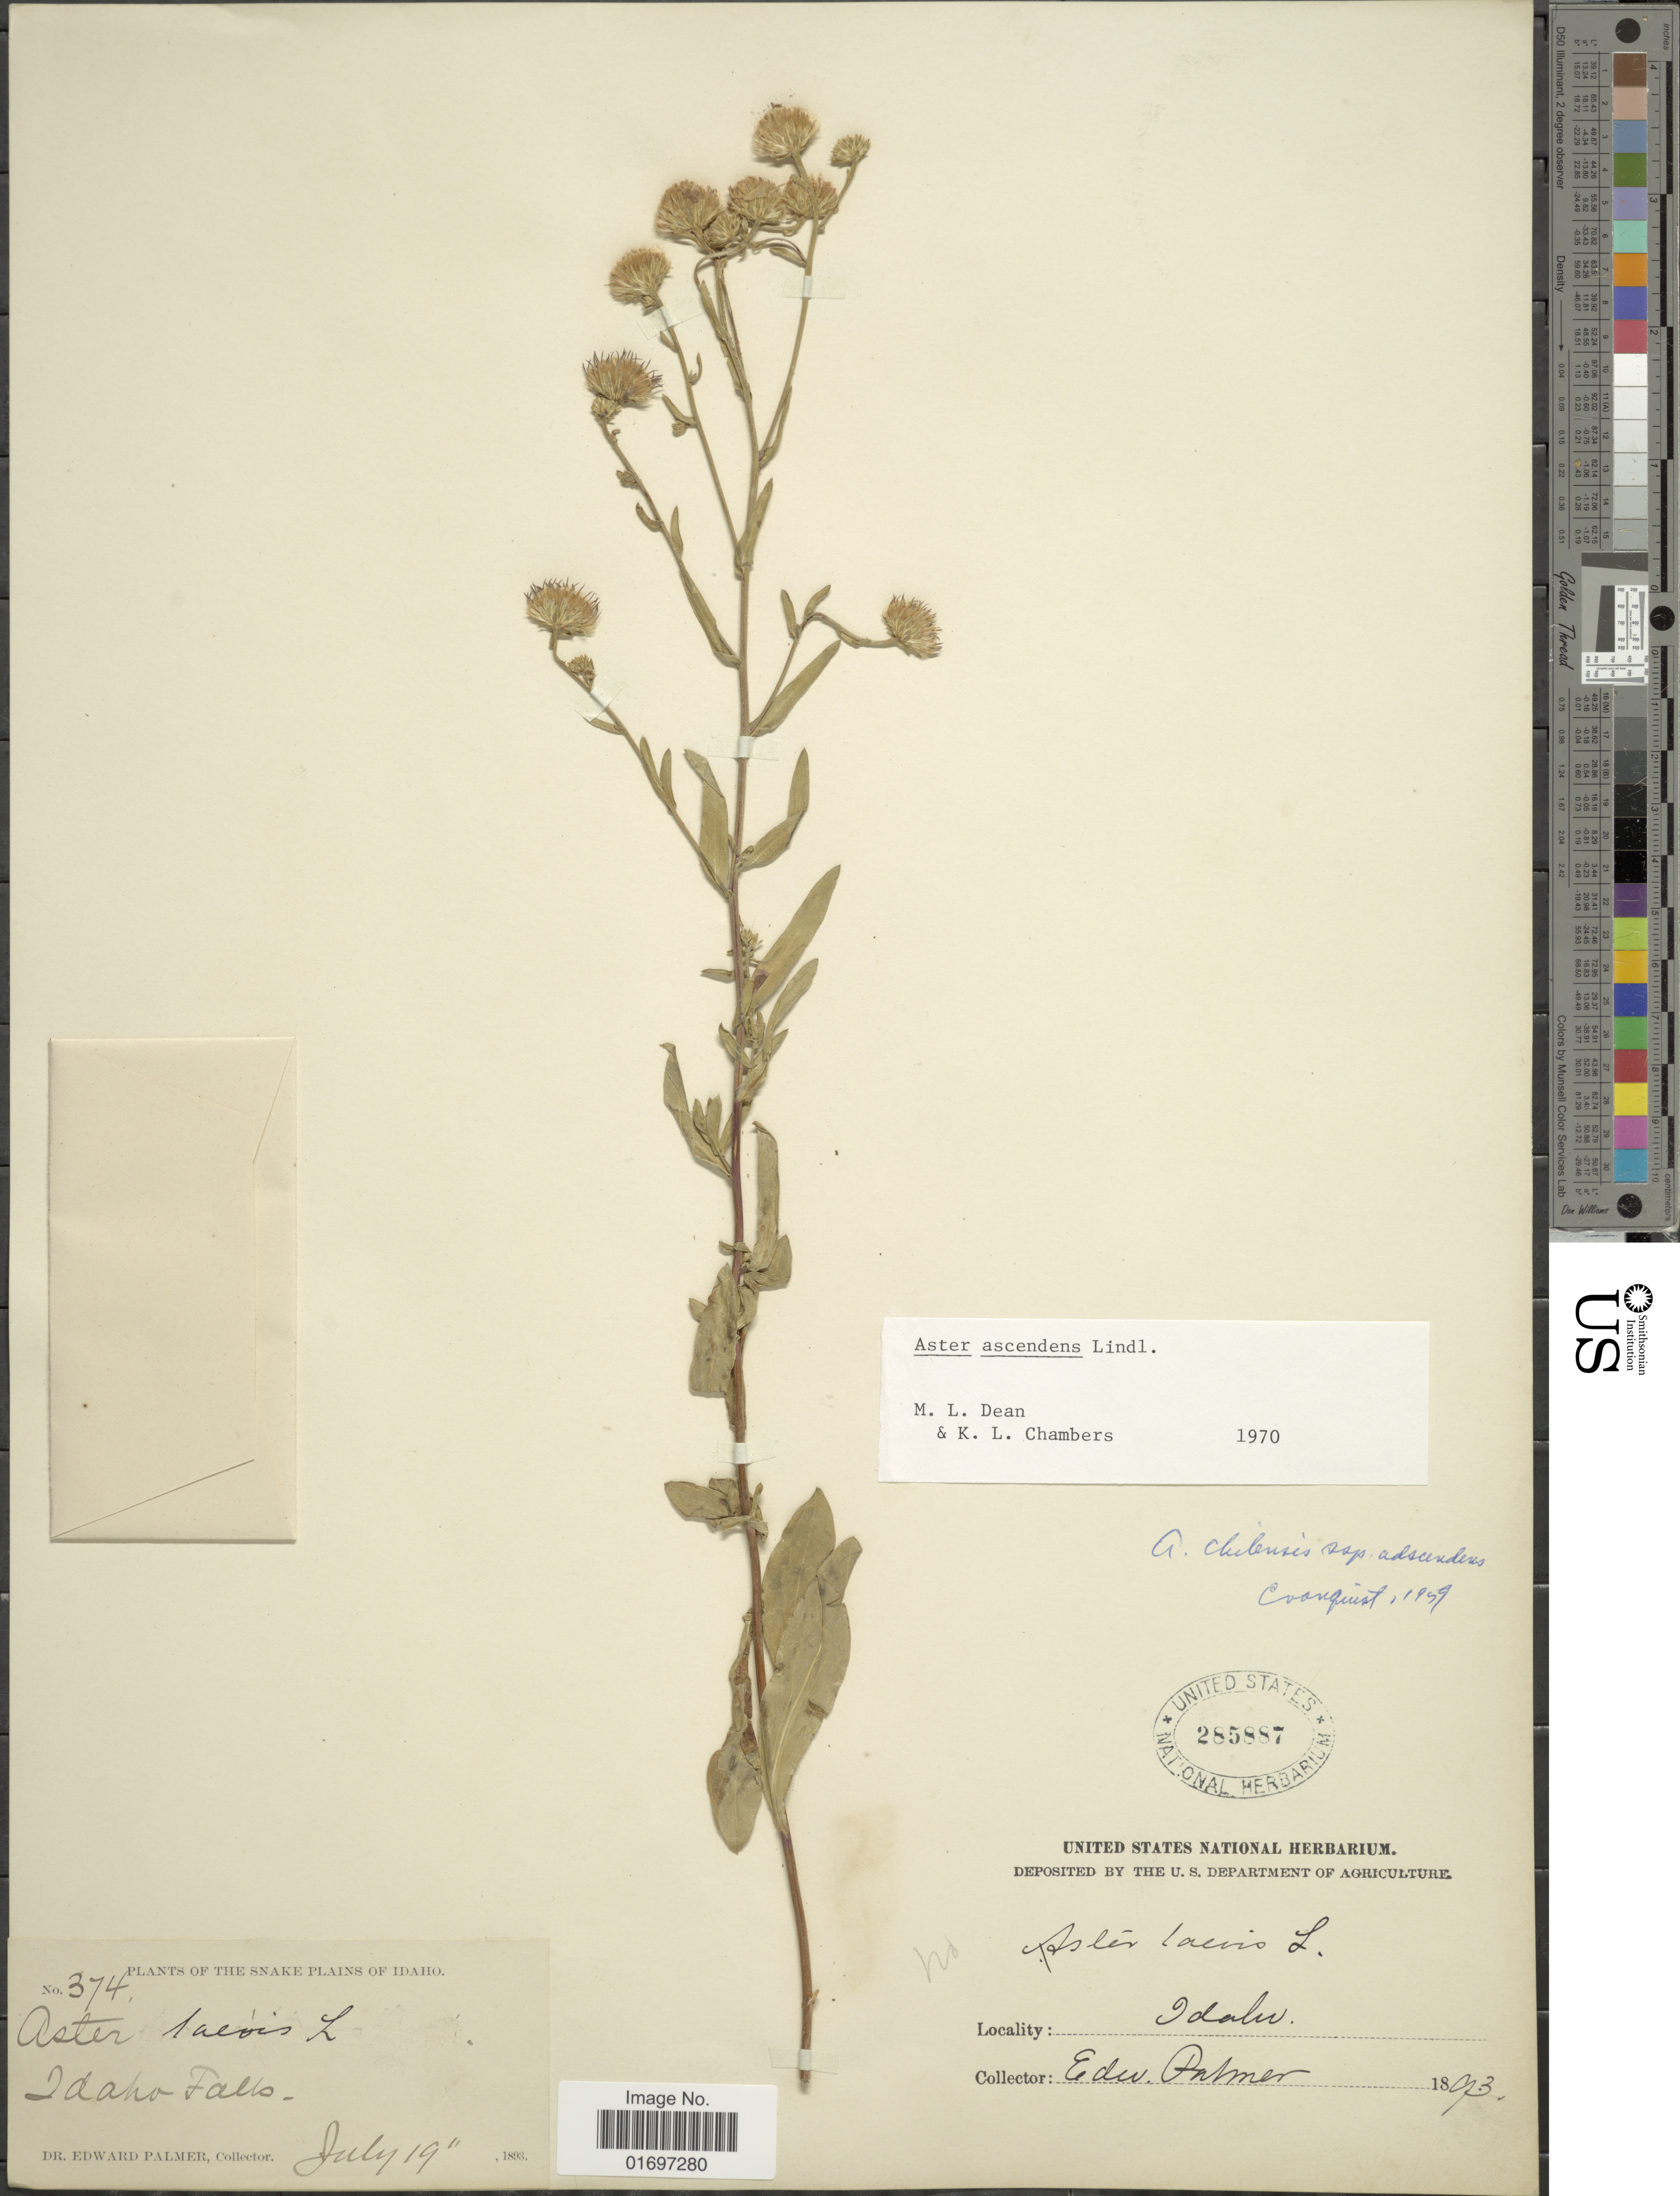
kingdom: Plantae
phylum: Tracheophyta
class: Magnoliopsida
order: Asterales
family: Asteraceae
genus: Symphyotrichum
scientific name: Symphyotrichum ascendens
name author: (Lindl.) G.L. Nesom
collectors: E. Palmer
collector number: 374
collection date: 1893-07-19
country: United States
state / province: Idaho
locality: Snake Plains of Idaho. Idaho Falls. Idaho.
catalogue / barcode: US 285887